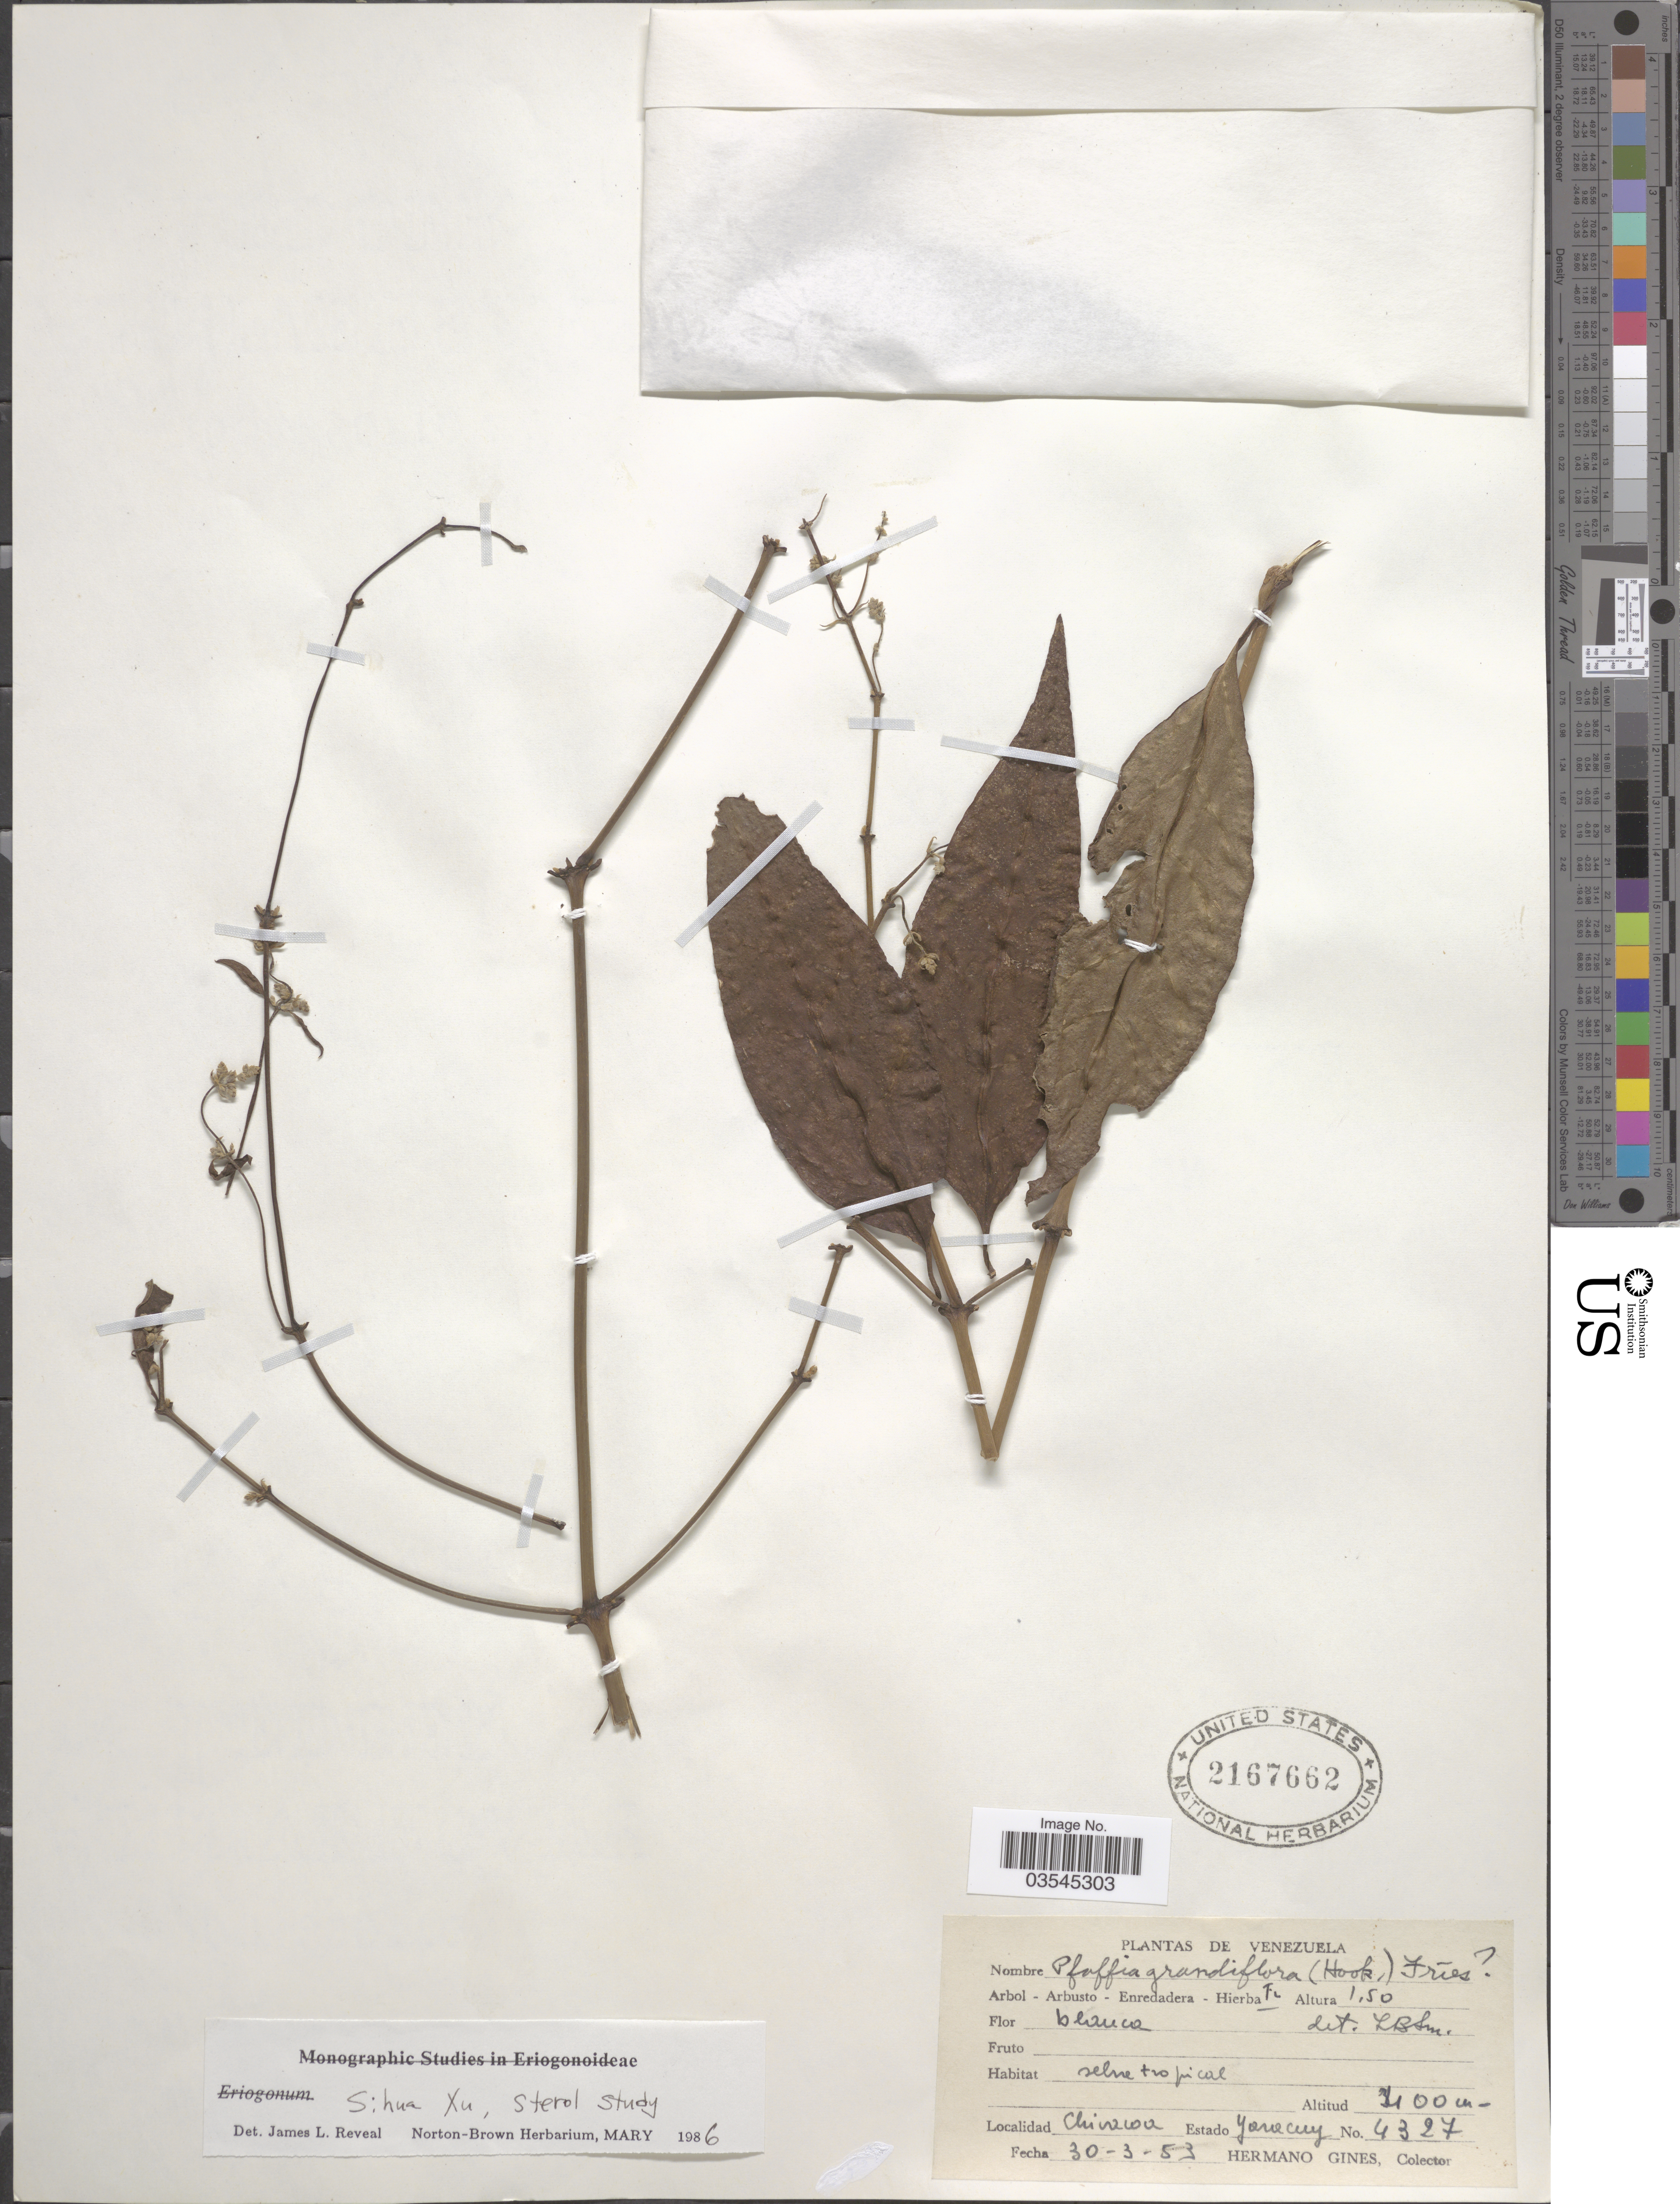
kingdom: Plantae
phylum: Tracheophyta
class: Magnoliopsida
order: Caryophyllales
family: Amaranthaceae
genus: Pfaffia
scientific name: Pfaffia grandiflora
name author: (Hook.) R.E. Fr.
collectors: Bro. Gines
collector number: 4327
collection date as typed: Transcribed d/m/y: 30/3/53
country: Venezuela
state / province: Yaracuy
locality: Chivacoa.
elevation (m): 400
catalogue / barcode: US 2167662